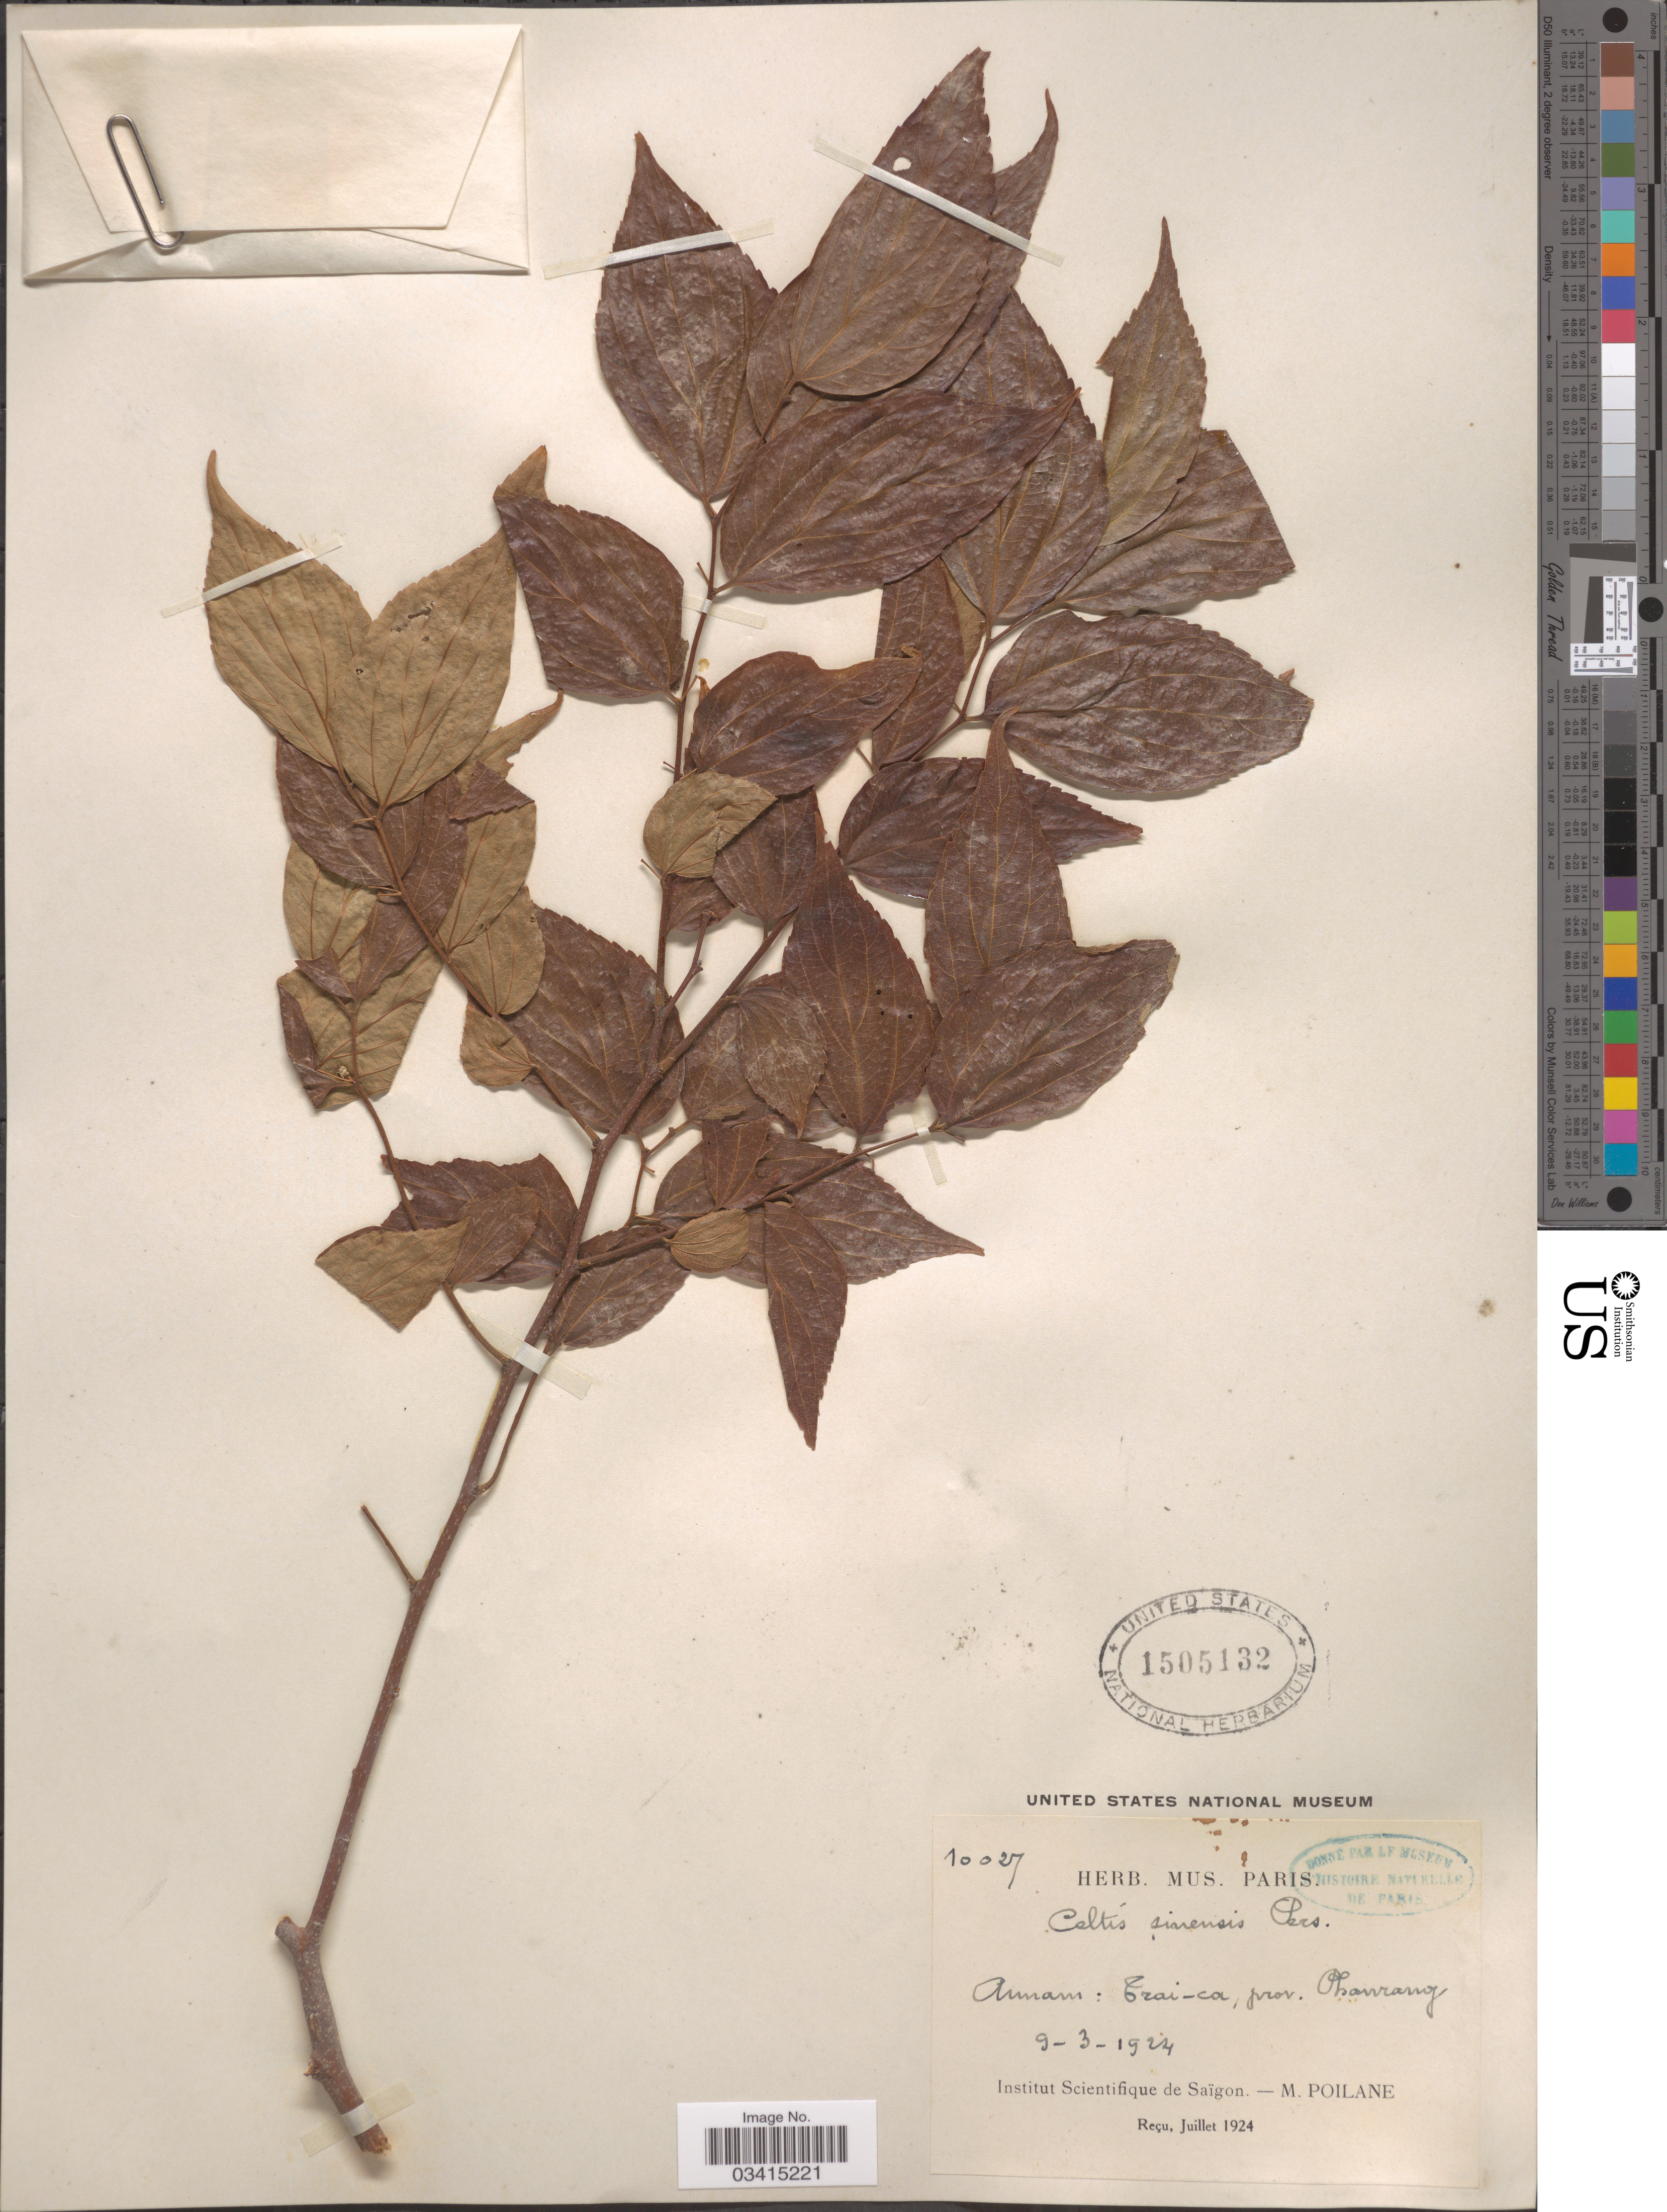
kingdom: Plantae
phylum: Tracheophyta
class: Magnoliopsida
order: Rosales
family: Cannabaceae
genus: Celtis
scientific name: Celtis sinensis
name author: Pers.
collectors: M. Poilane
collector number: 10027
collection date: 1924-03-09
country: Vietnam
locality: Annam: Trai-ca, prov. Phanrang.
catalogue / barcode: US 1505132